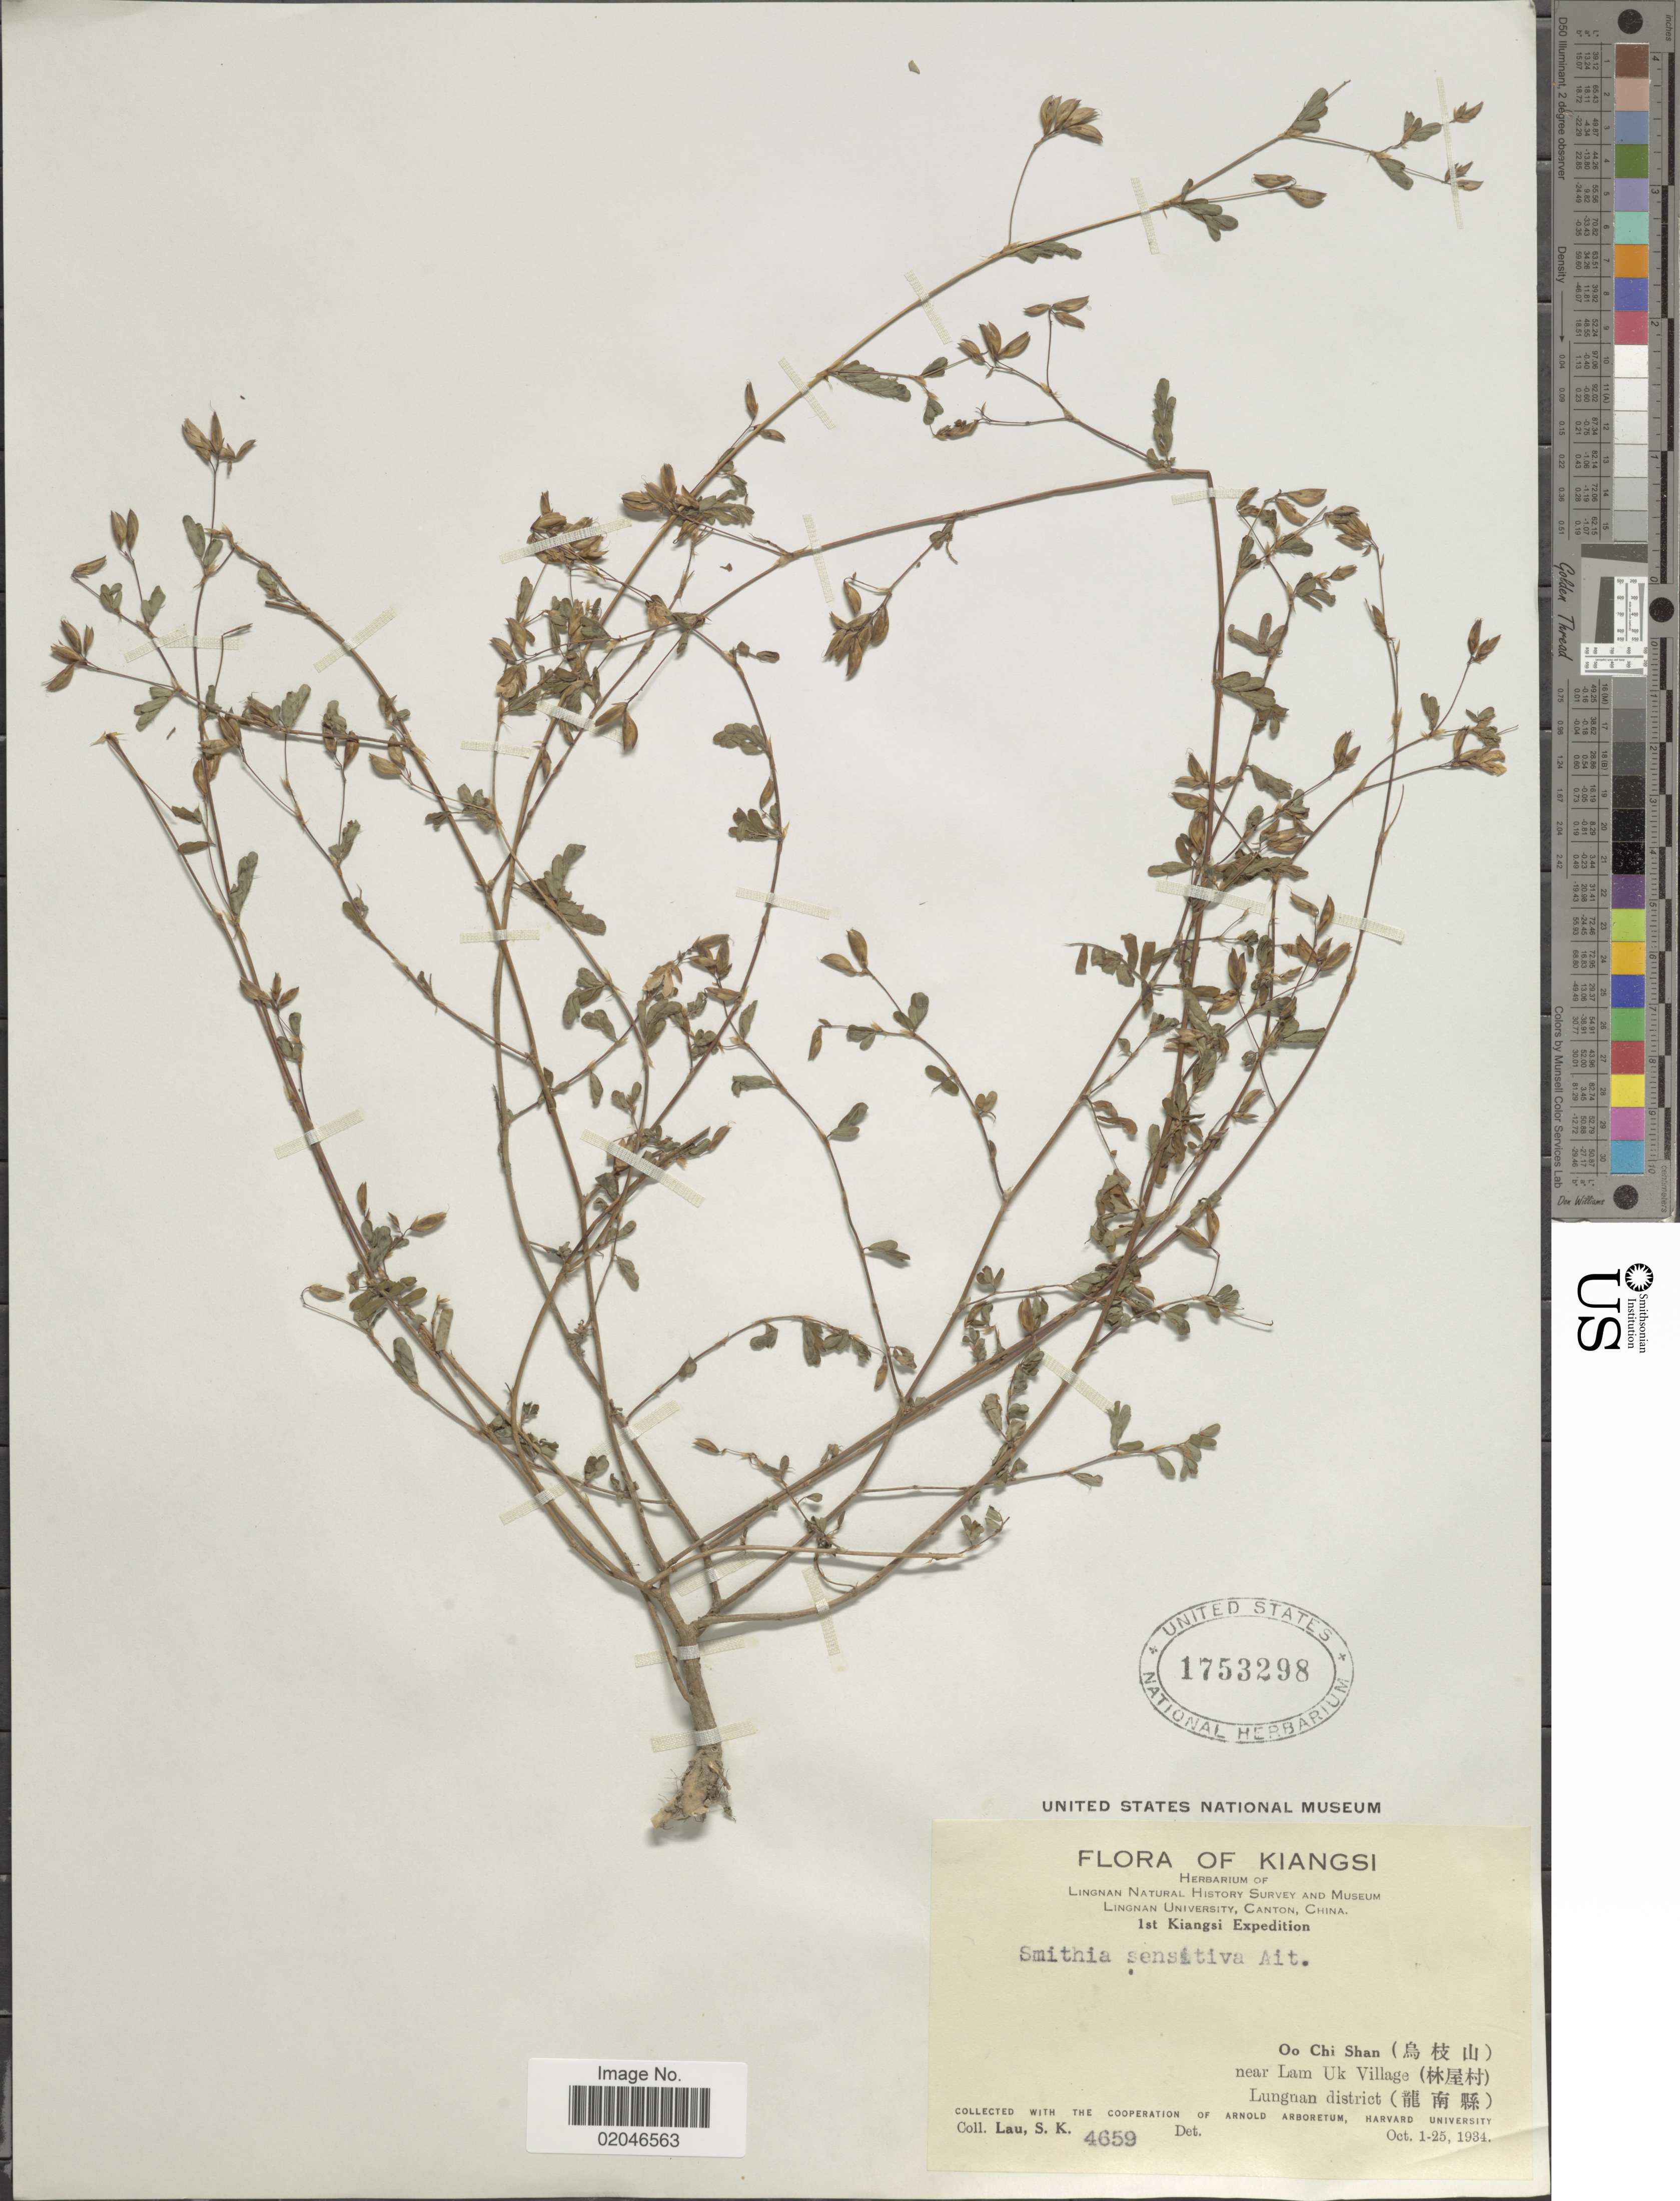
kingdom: Plantae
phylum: Tracheophyta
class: Magnoliopsida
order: Fabales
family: Fabaceae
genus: Smithia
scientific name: Smithia sensitiva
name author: Aiton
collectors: S. K. Lau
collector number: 4659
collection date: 1934-10-01/1934-10-25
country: China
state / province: Jiangxi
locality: Kiangsi, Oo Chi Shan (X) near Lam Uk Village (X), Lungnan district (X)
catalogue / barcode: US 1753298